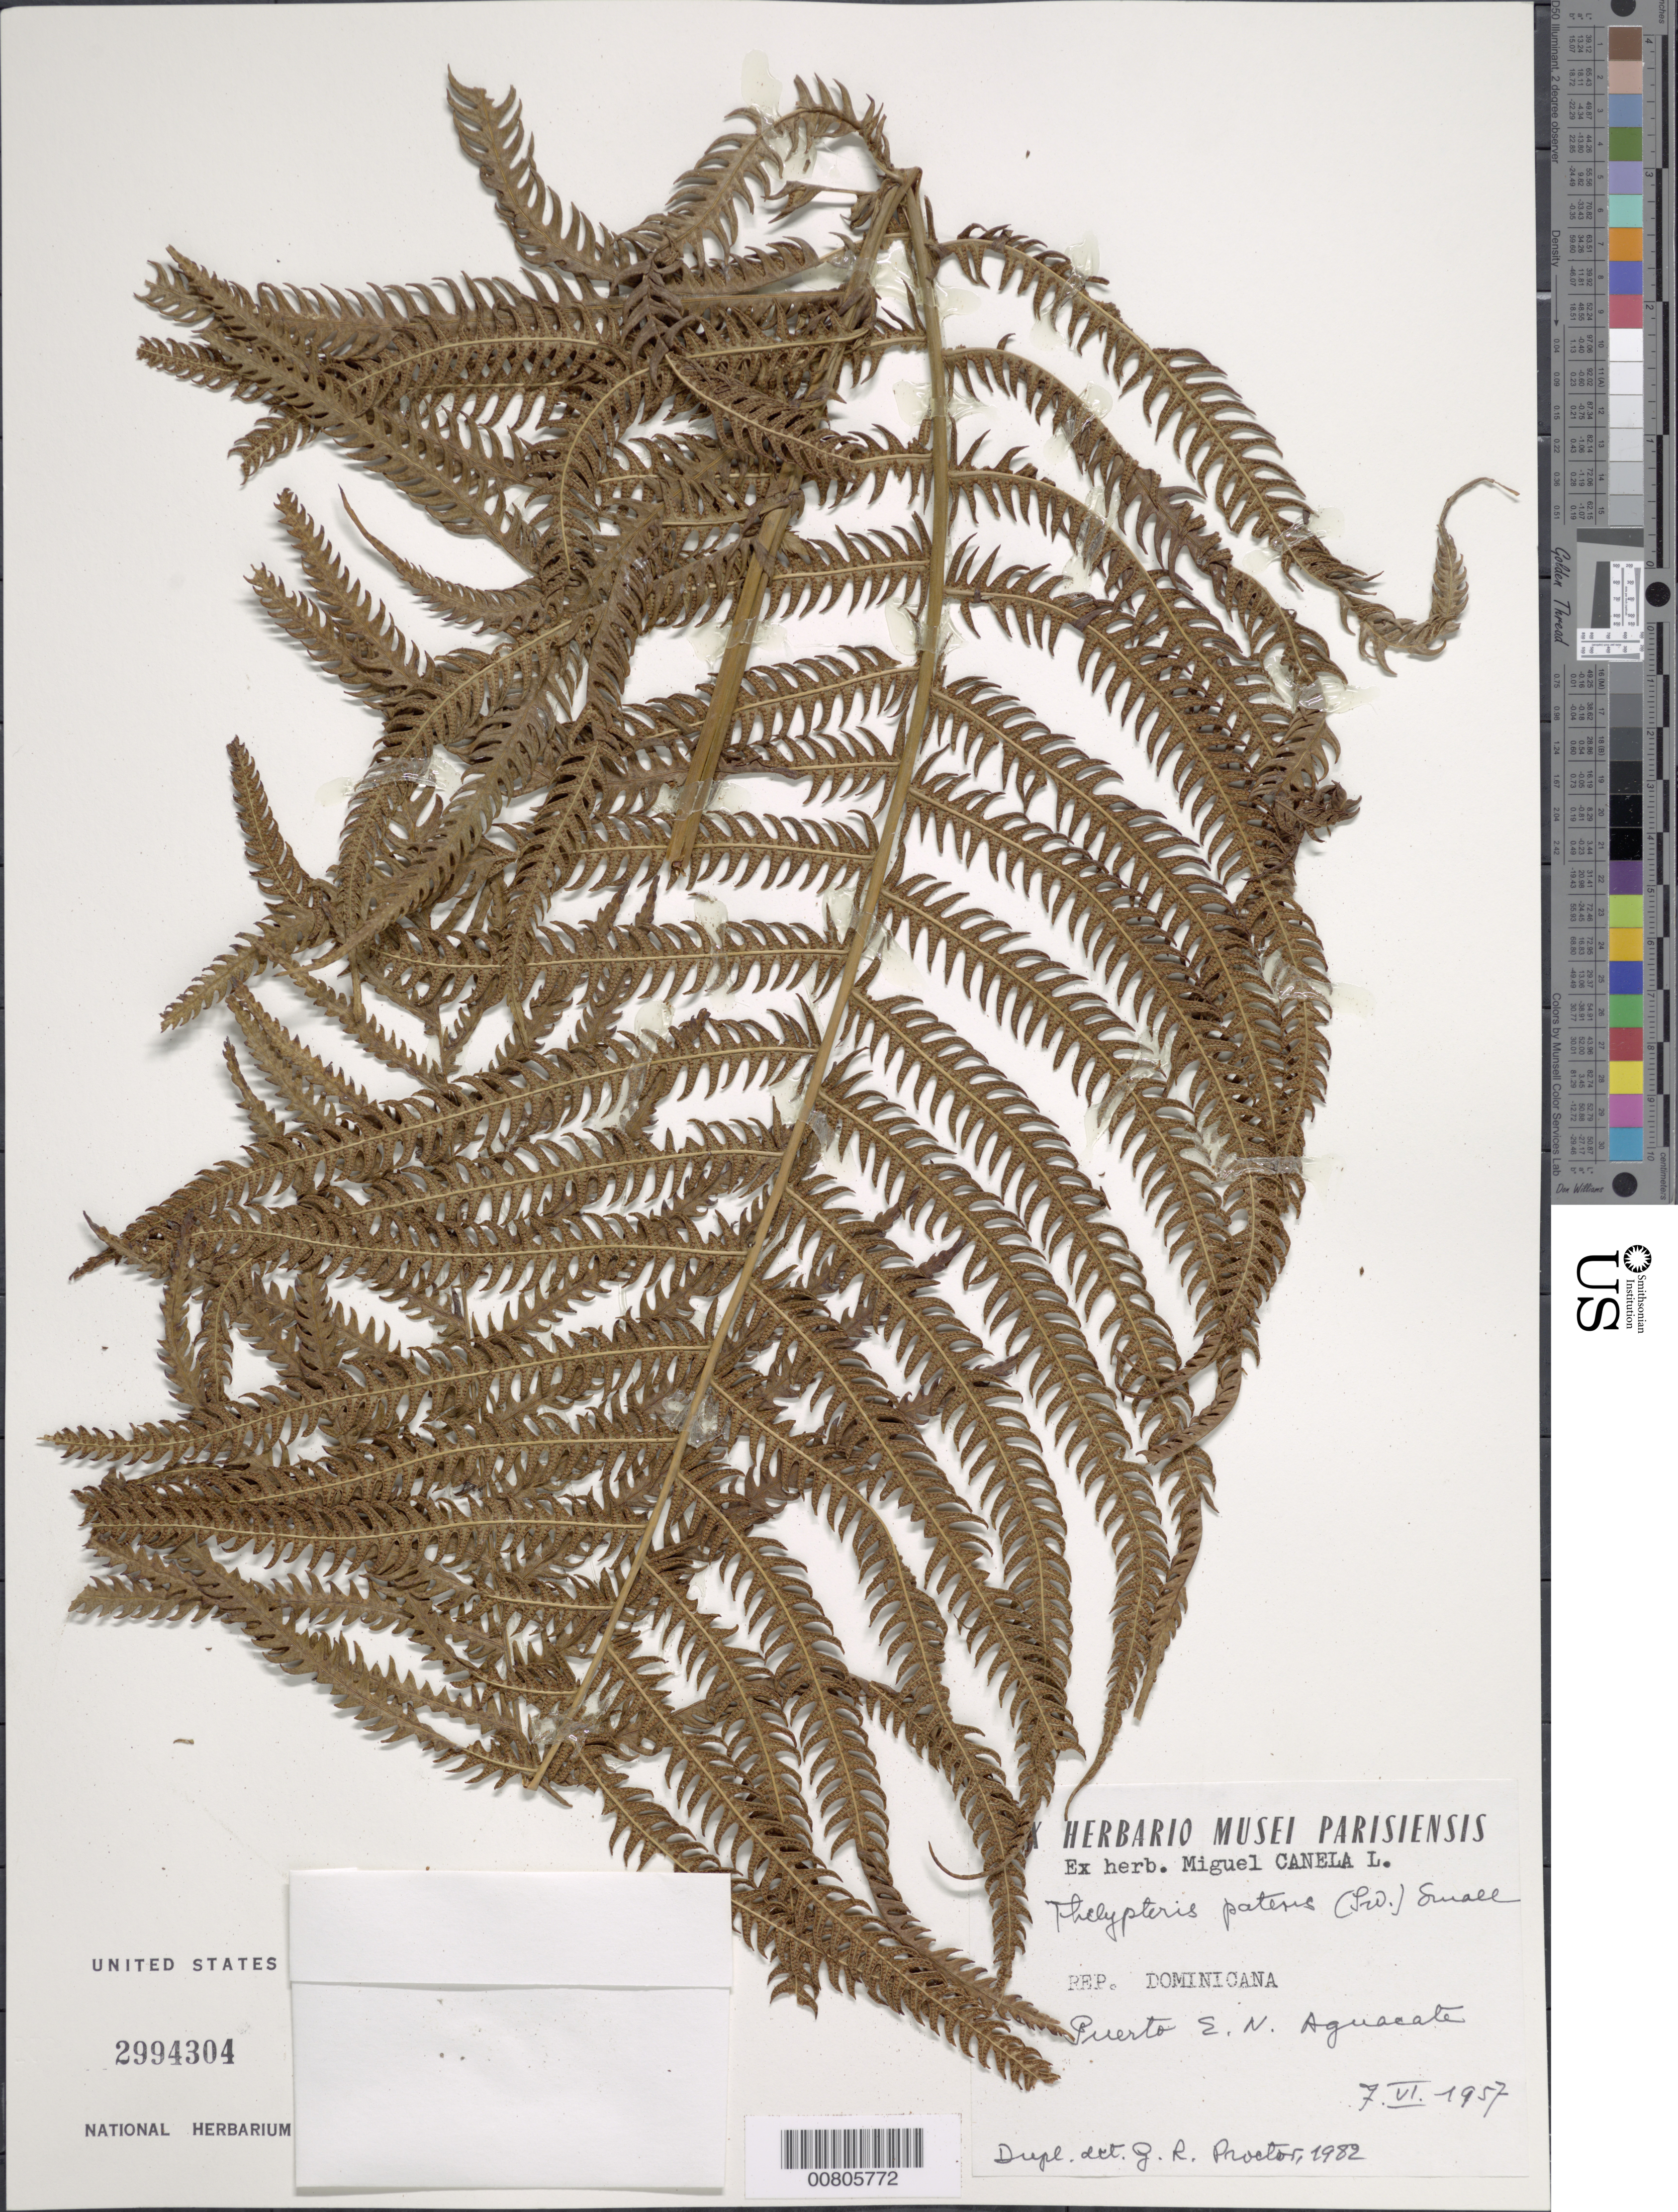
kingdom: Plantae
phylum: Tracheophyta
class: Polypodiopsida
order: Polypodiales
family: Thelypteridaceae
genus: Christella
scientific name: Christella patens var. patens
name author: (Sw.) Holttum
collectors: M. Canela Lazaro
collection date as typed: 07 Jun 1957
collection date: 1957-06-07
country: Dominican Republic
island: Hispaniola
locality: Puerto E.N. Aguacate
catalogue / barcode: US 2994304